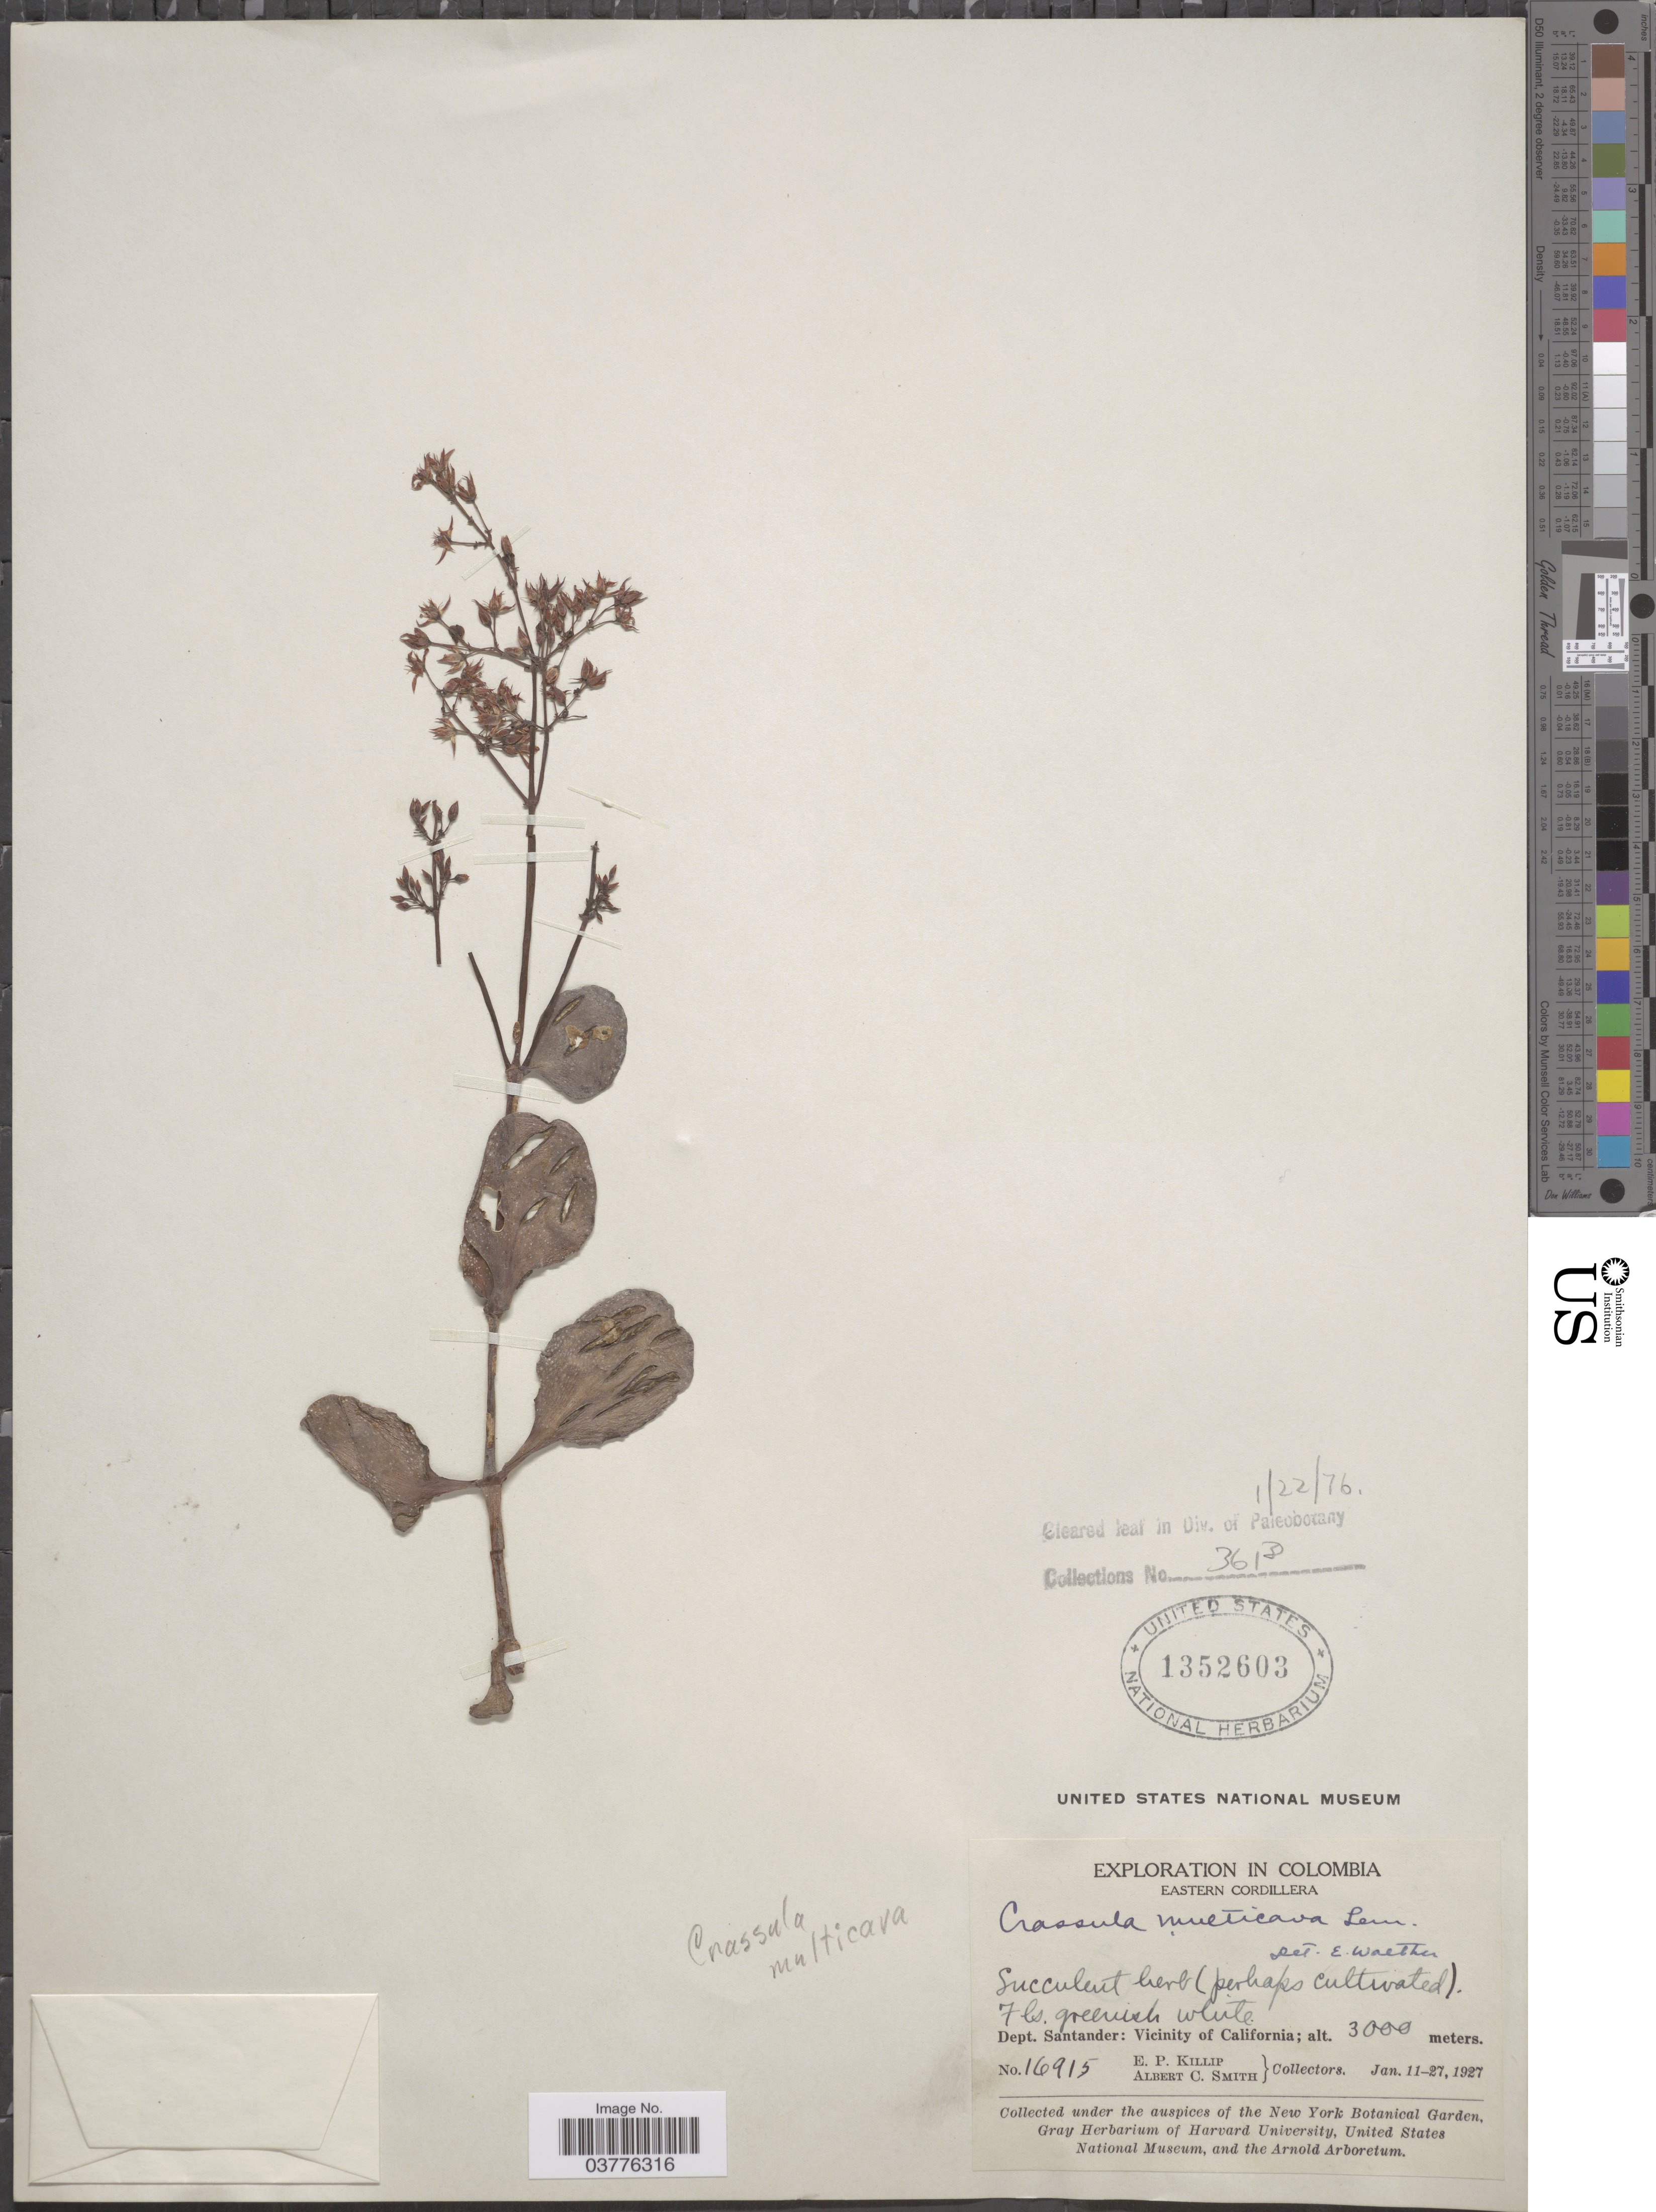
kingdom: Plantae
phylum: Tracheophyta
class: Magnoliopsida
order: Saxifragales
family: Crassulaceae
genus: Crassula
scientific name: Crassula multicava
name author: Lem.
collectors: E. P. Killip & A. C. Smith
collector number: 16915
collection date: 1927-01-11/1927-01-27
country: Colombia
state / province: Santander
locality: Eastern Cordillera. Dept. Santander: Vicinity of California.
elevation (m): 3000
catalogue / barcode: US 1352603